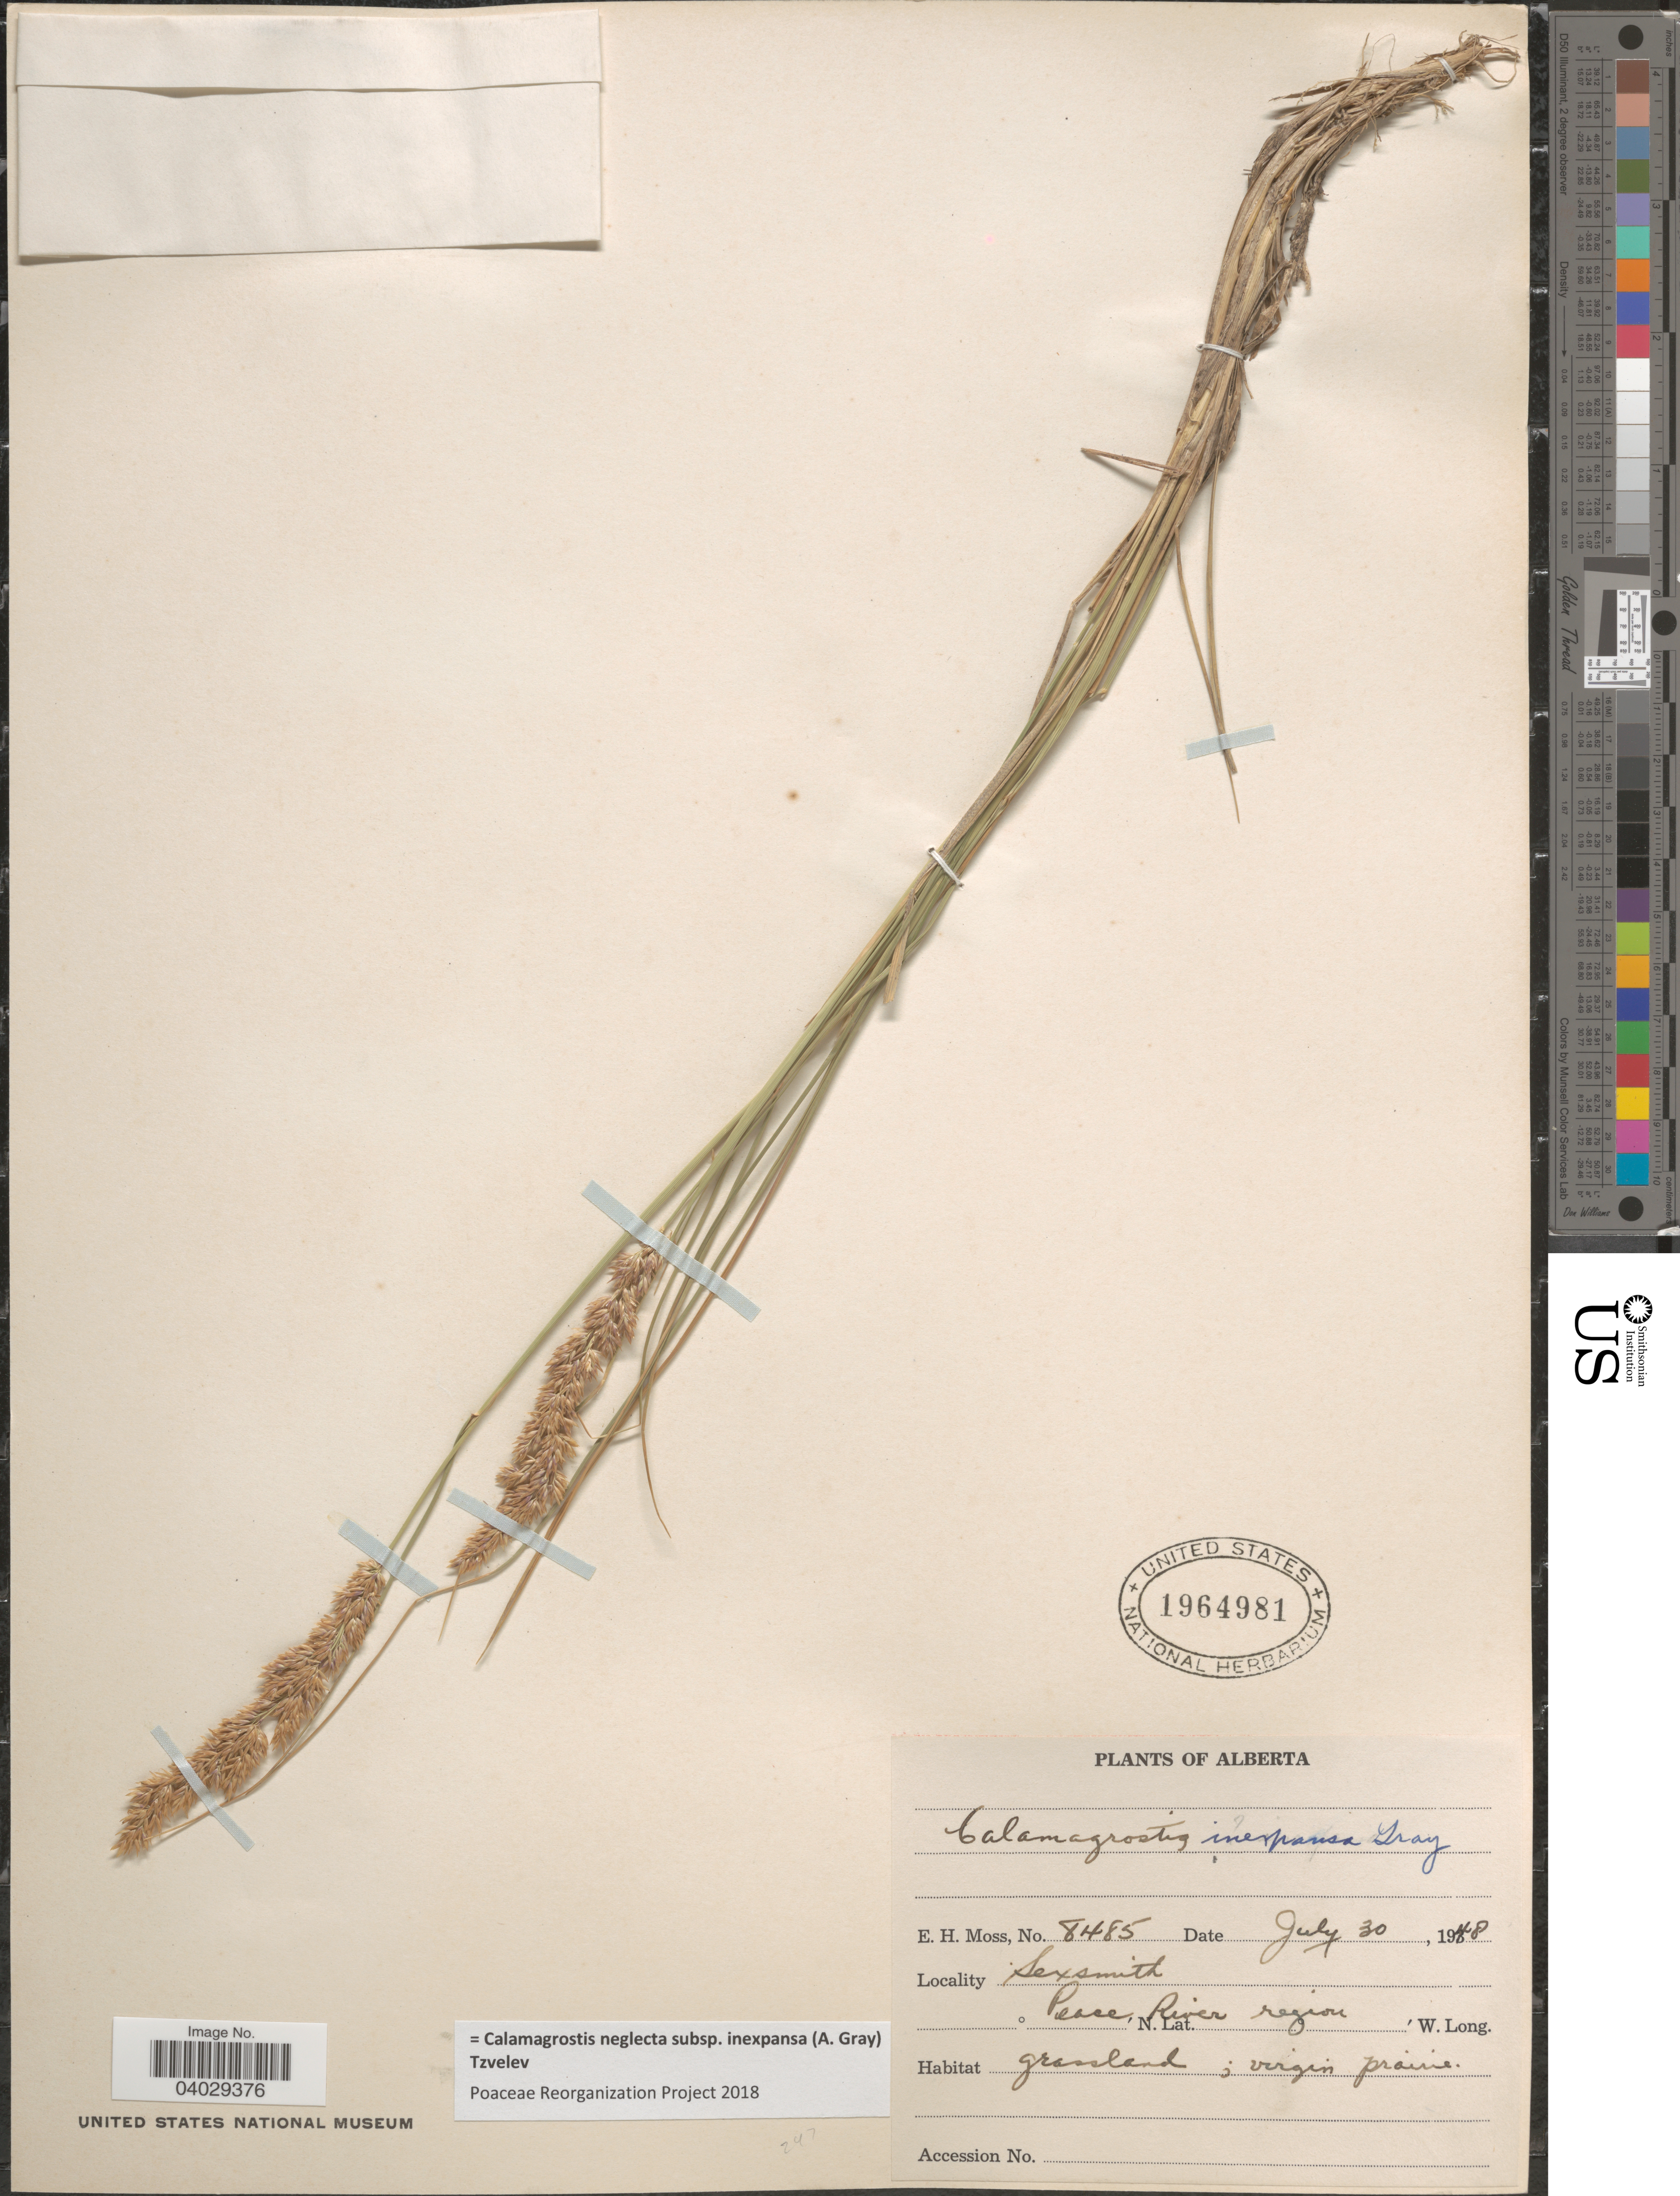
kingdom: Plantae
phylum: Tracheophyta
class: Liliopsida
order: Poales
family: Poaceae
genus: Calamagrostis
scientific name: Calamagrostis neglecta subsp. inexpansa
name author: (A. Gray) Tzvelev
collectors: E. Moss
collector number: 8485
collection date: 1948-07-30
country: Canada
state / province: Alberta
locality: Sexsmith. Peace River region.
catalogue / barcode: US 1964981